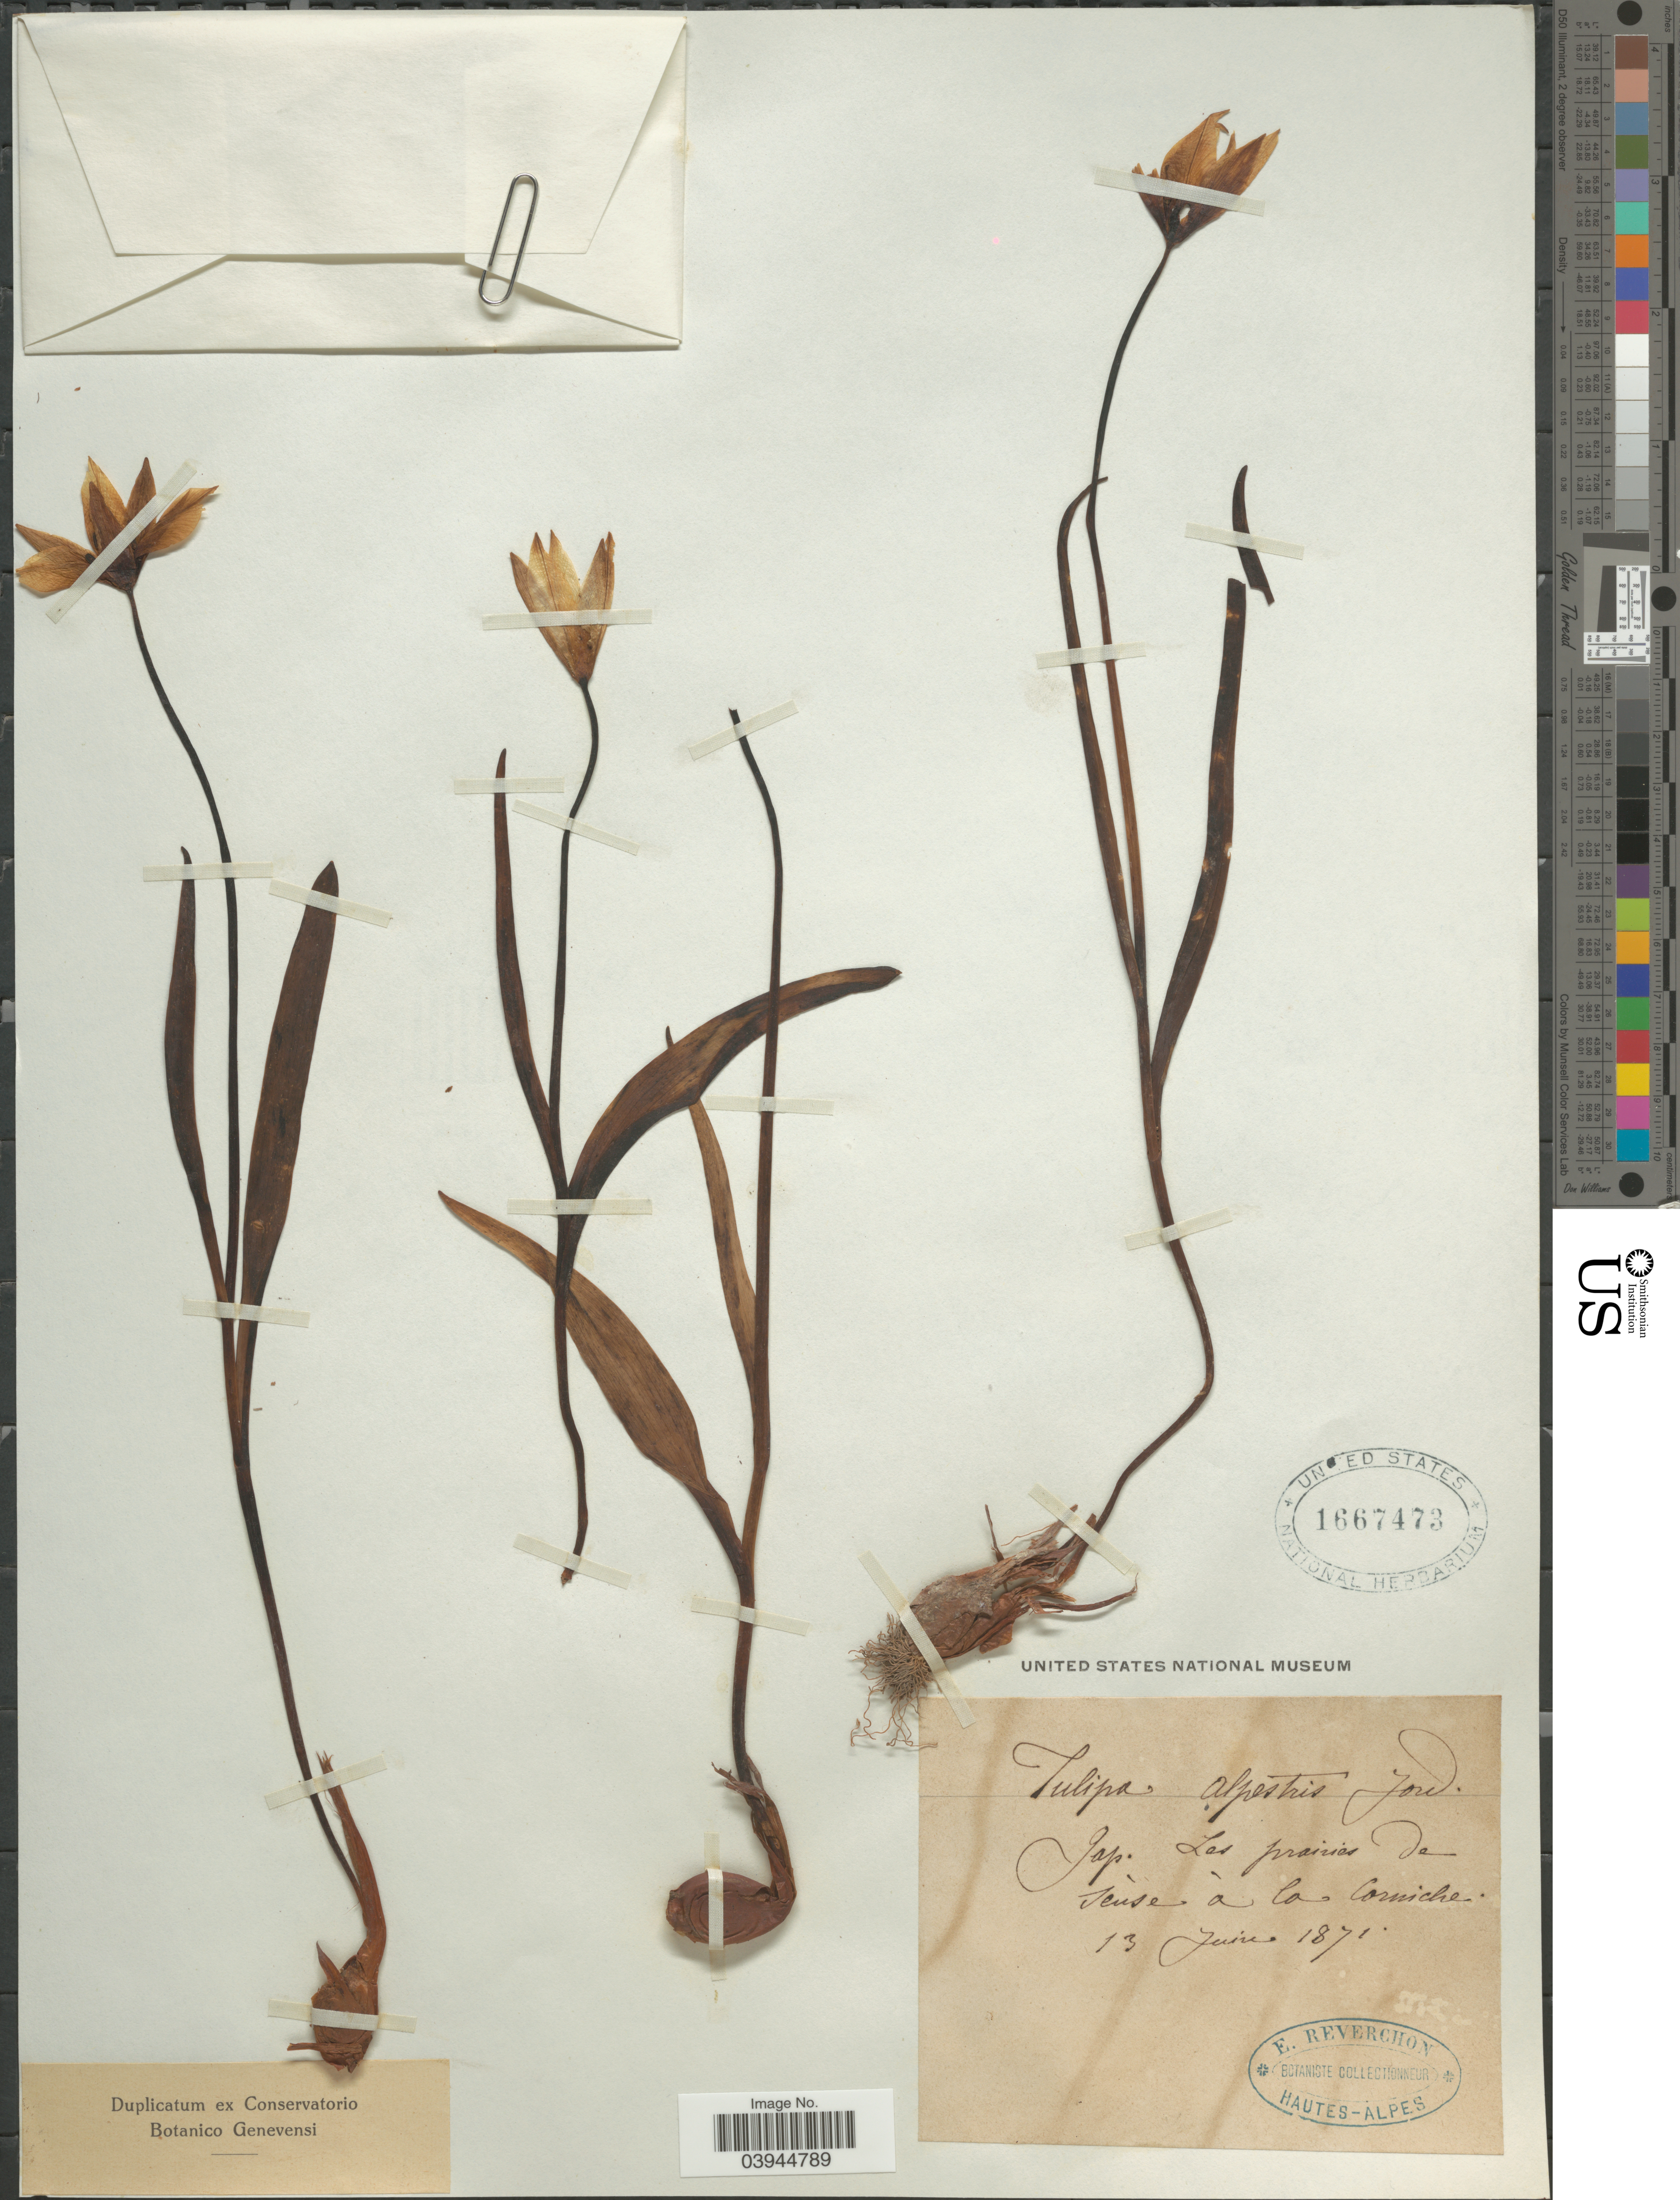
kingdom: Plantae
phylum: Tracheophyta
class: Liliopsida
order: Liliales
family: Liliaceae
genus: Tulipa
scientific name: Tulipa alpestris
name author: Jord. & Fourr.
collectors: E. Reverchon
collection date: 1871-06-13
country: France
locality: Gap. Les prairies de seùse à la corniche.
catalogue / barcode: US 1667473